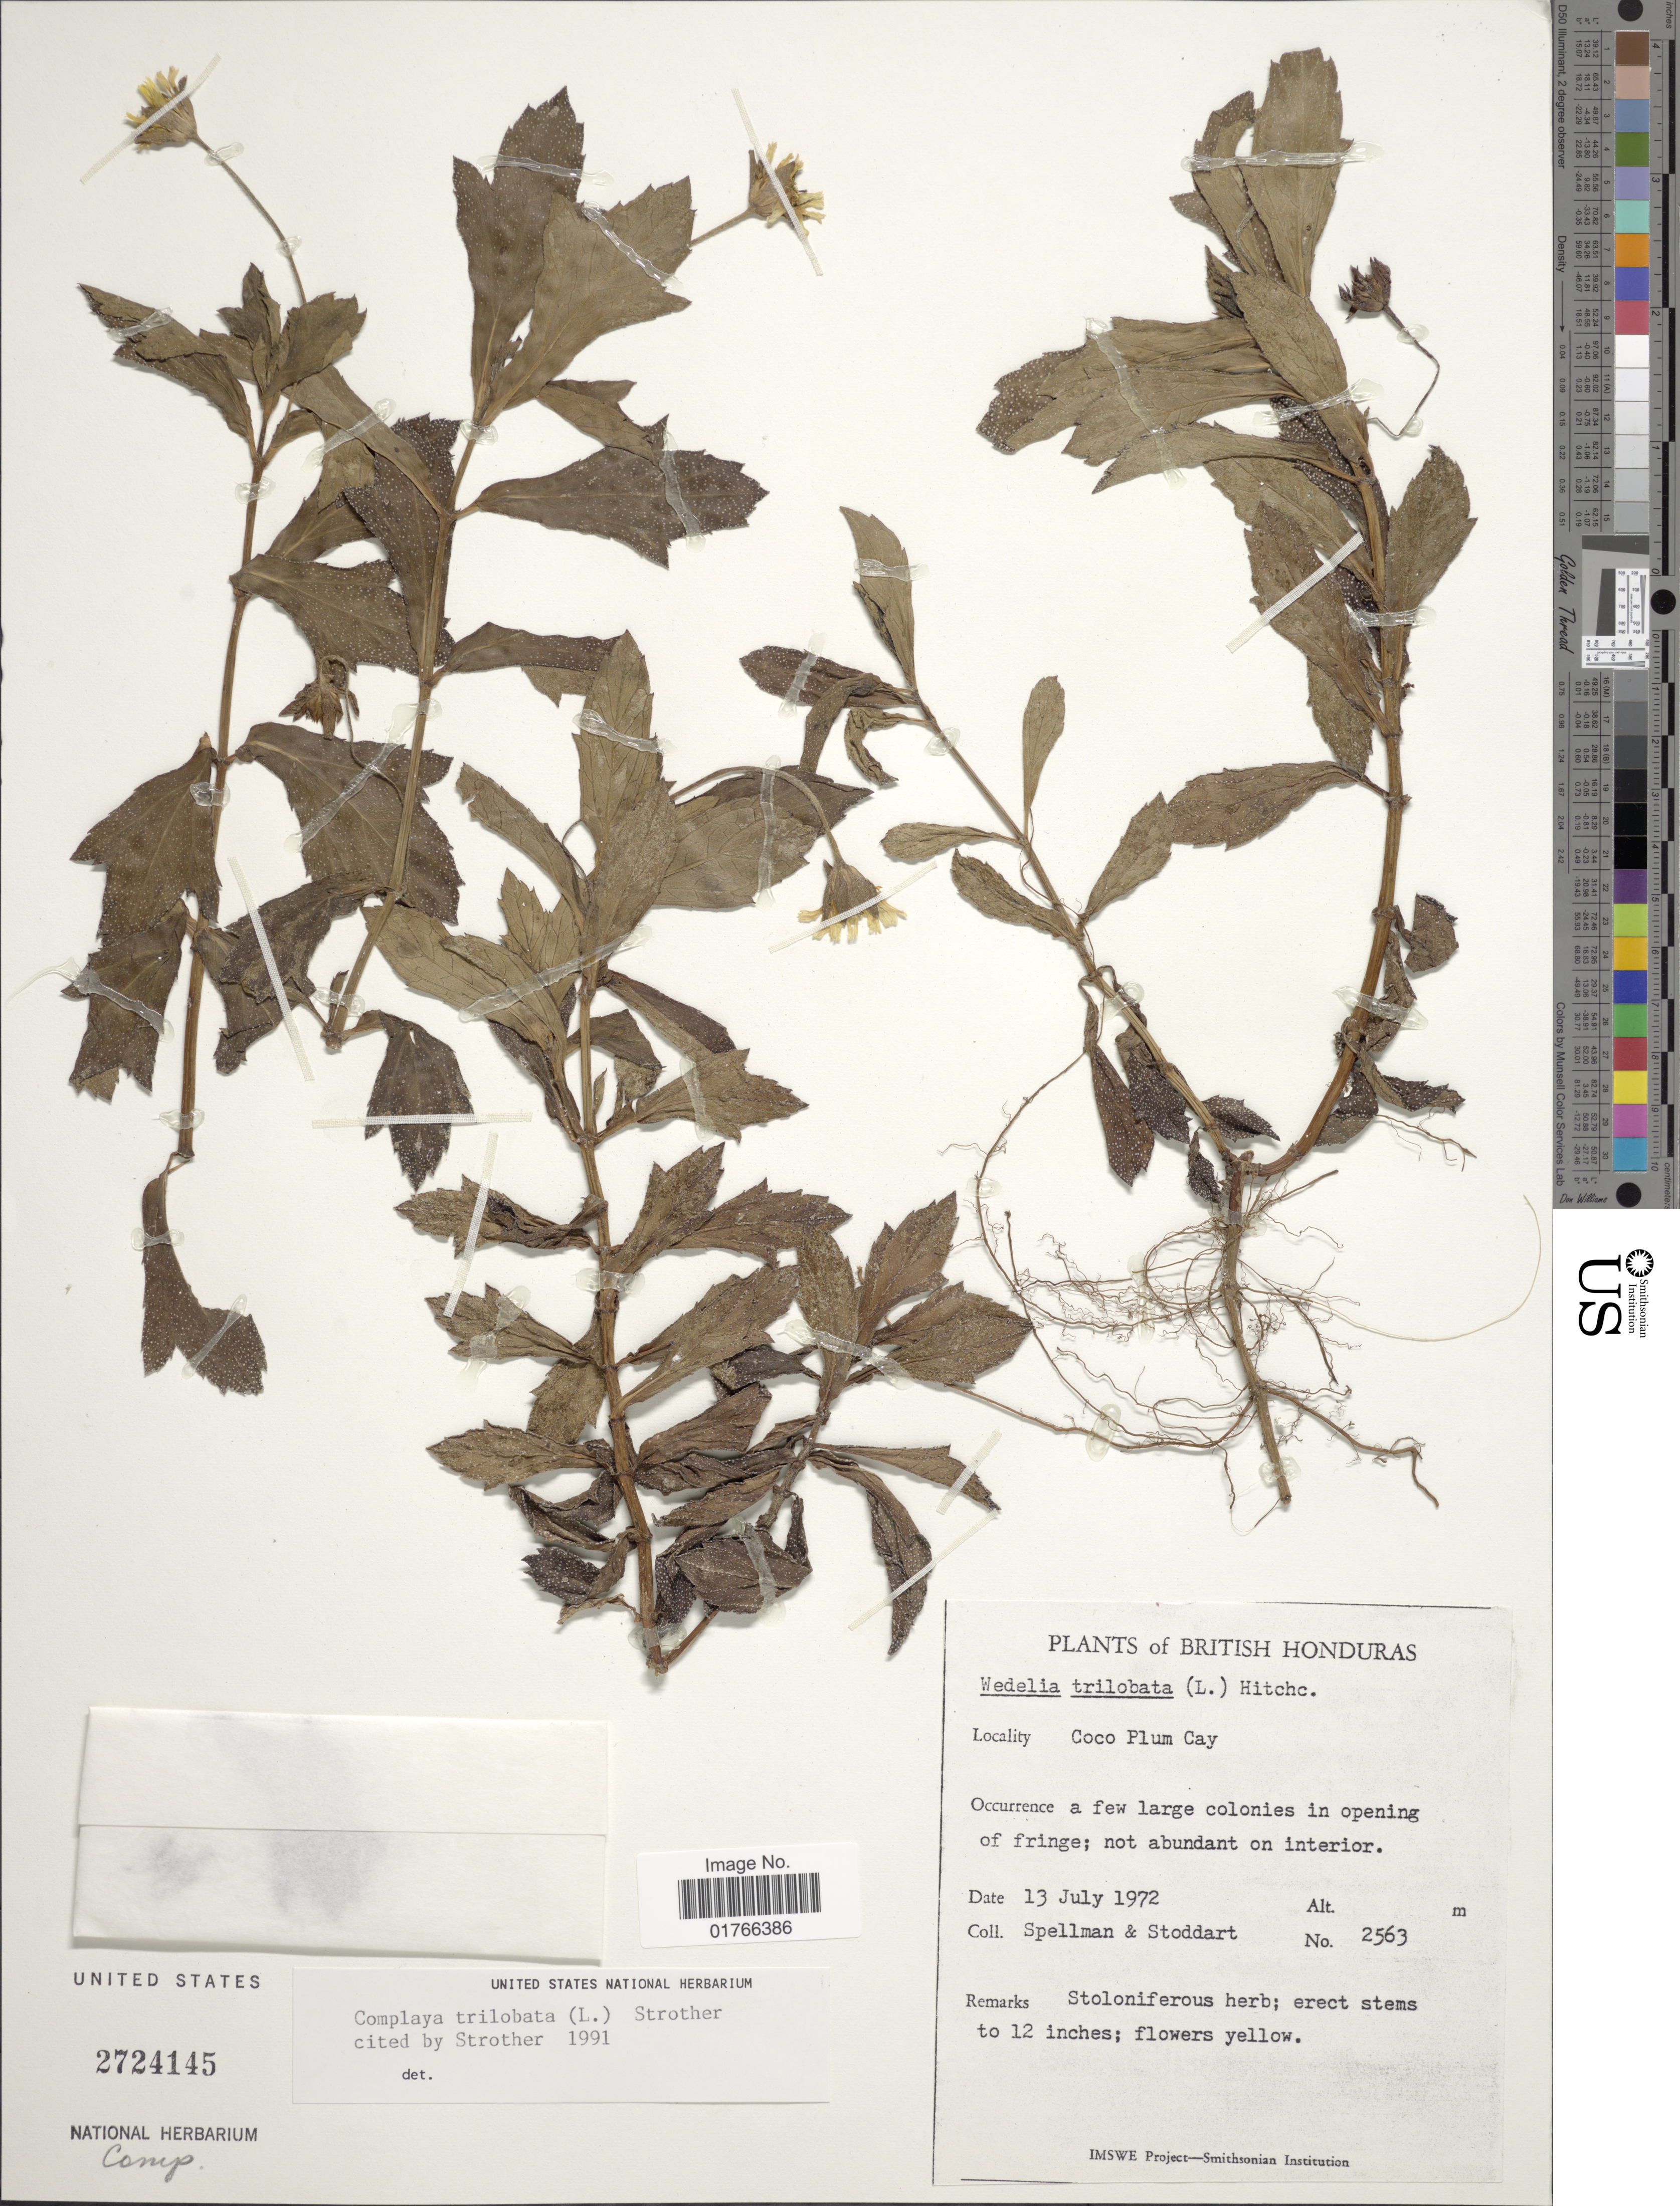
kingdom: Plantae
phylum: Tracheophyta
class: Magnoliopsida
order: Asterales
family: Asteraceae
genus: Sphagneticola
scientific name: Sphagneticola trilobata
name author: (L.) Pruski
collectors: Spellman, -- & -. Stoddart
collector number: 2563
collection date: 1972-07-13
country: Belize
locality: British Honduras, Coco Plum Cay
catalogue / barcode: US 2724145